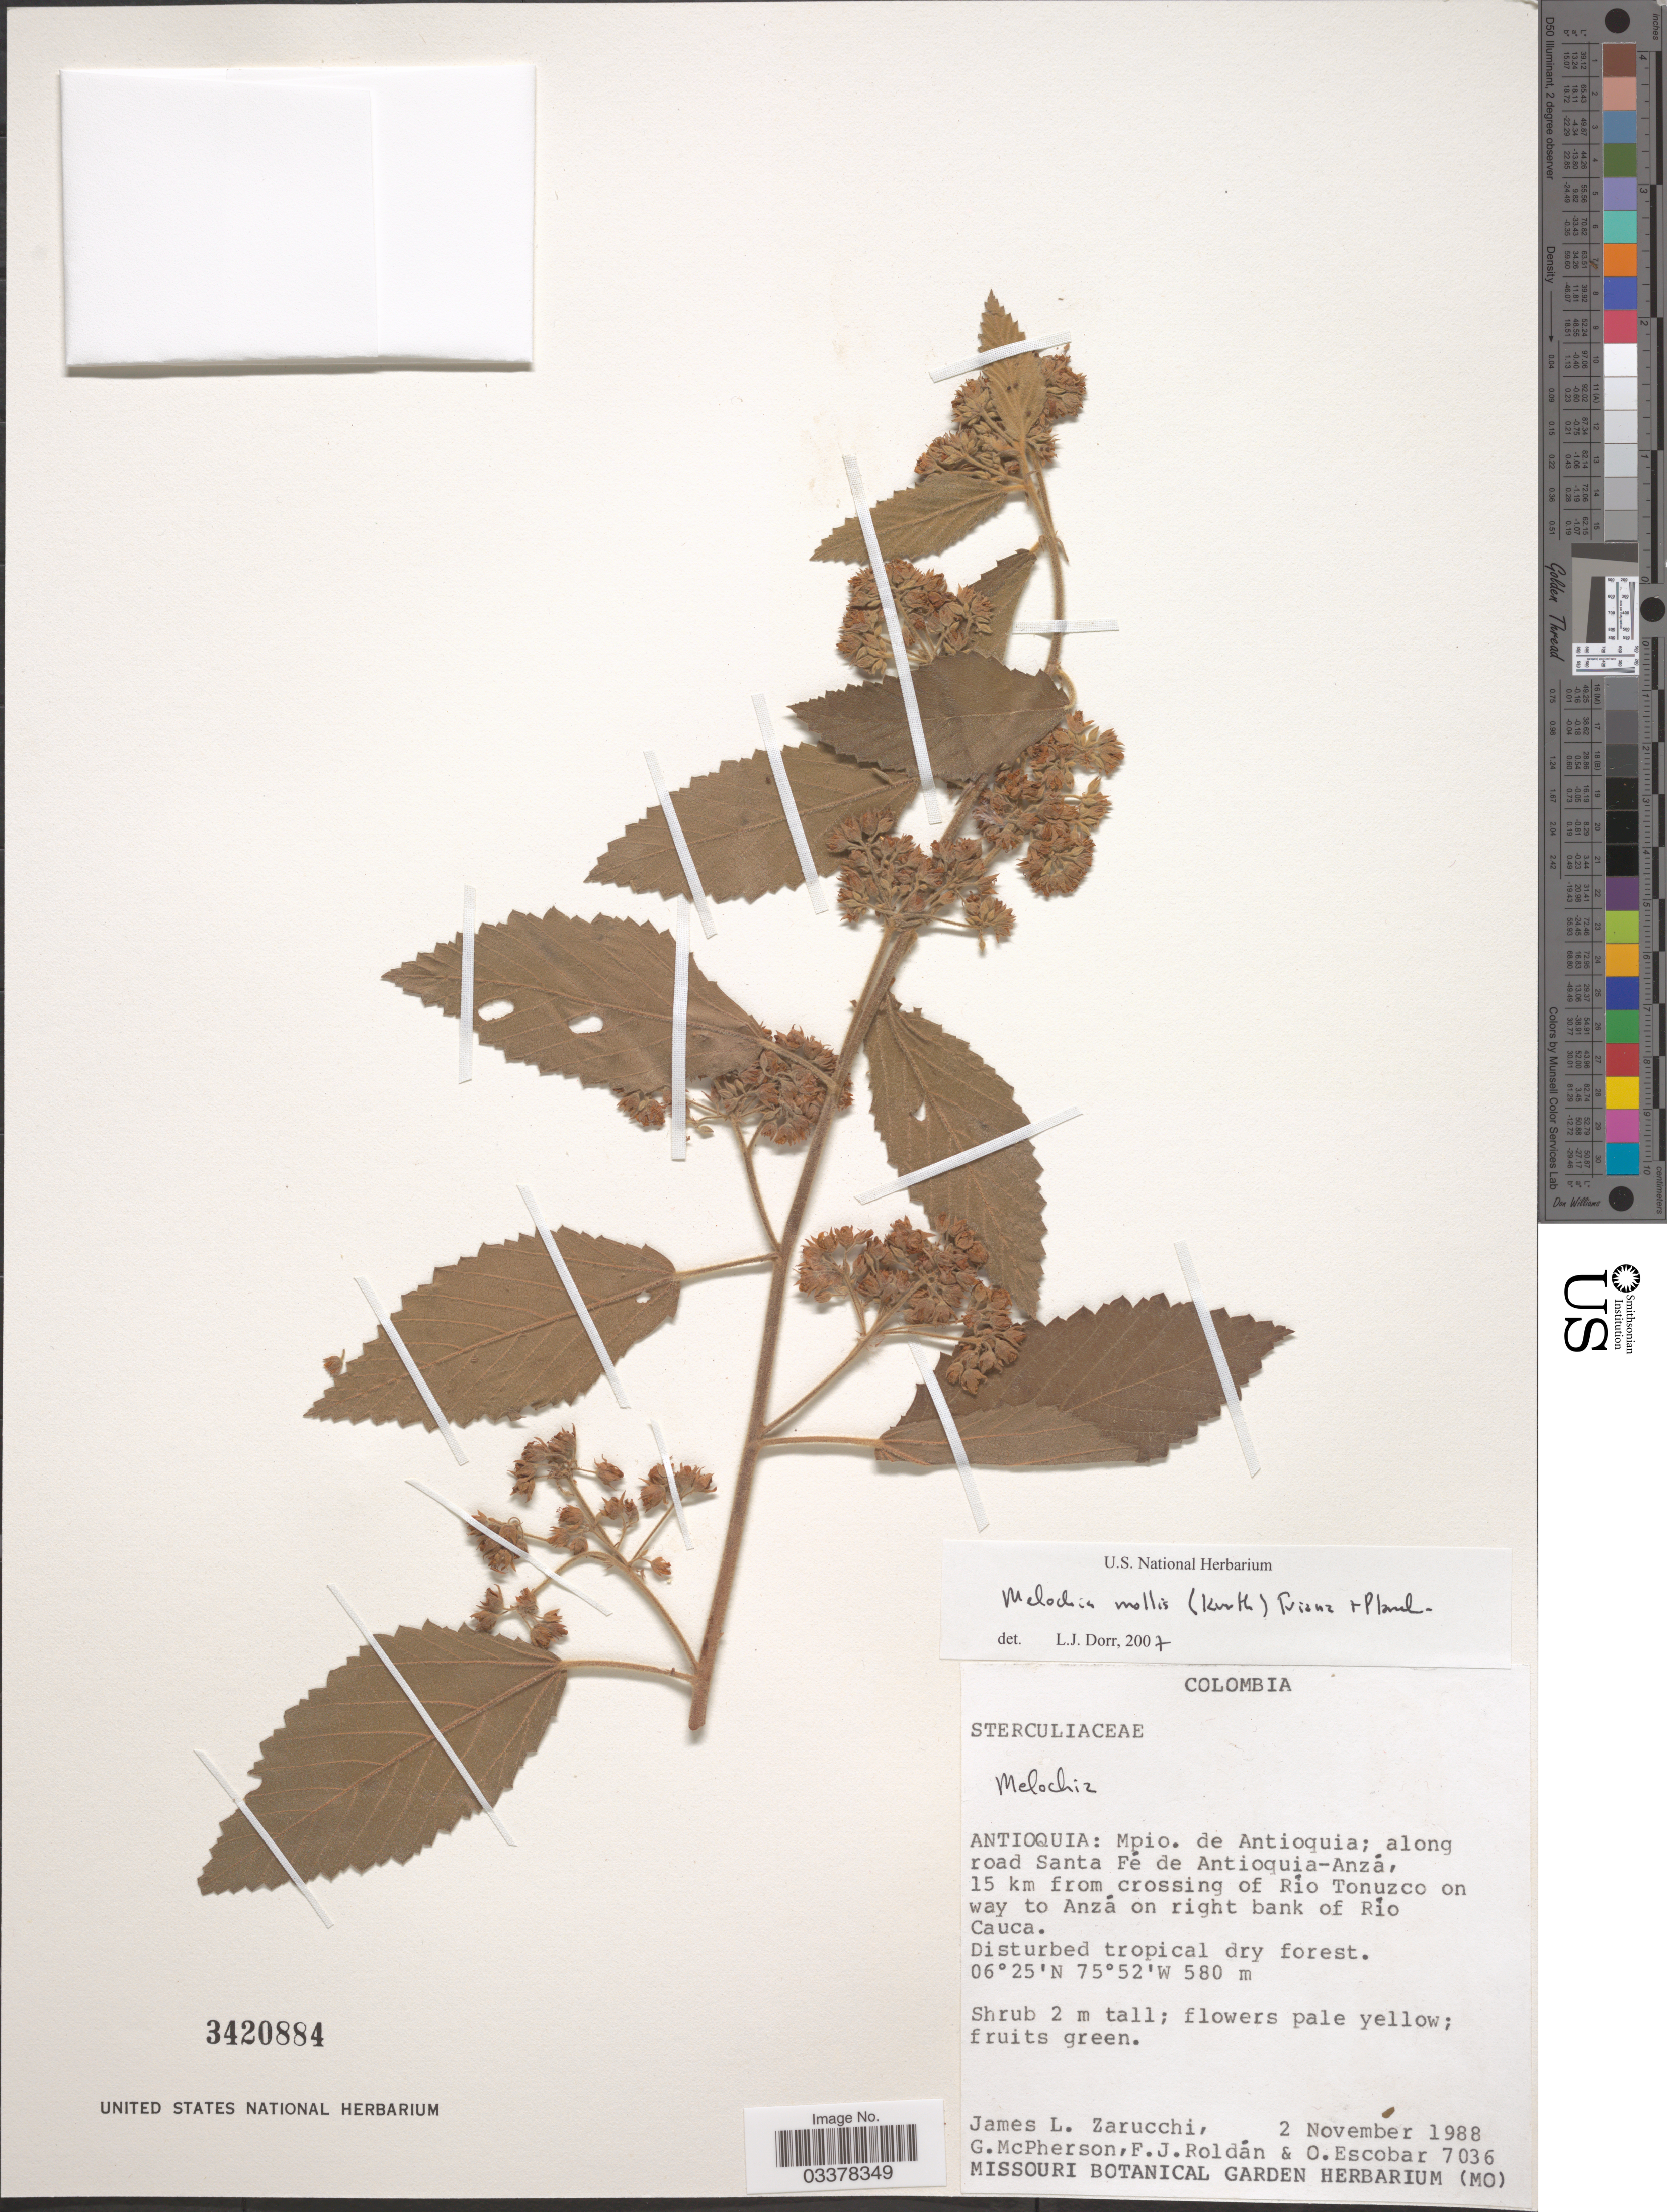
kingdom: Plantae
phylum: Tracheophyta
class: Magnoliopsida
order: Malvales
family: Malvaceae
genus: Melochia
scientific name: Melochia mollis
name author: (Kunth) Triana & Planch.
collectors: J. L. Zarucchi, G. McPherson, F. J. Roldán & O. Escobar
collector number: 7036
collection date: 1988-11-02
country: Colombia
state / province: Antioquia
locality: Mpio. de Antioquia; along road Santa Fé de Antioquia-Anzá, 15 km from crossing of Río Tonuzco on way to Anzá on right bank of Río Cauca.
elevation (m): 580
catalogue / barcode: US 3420884